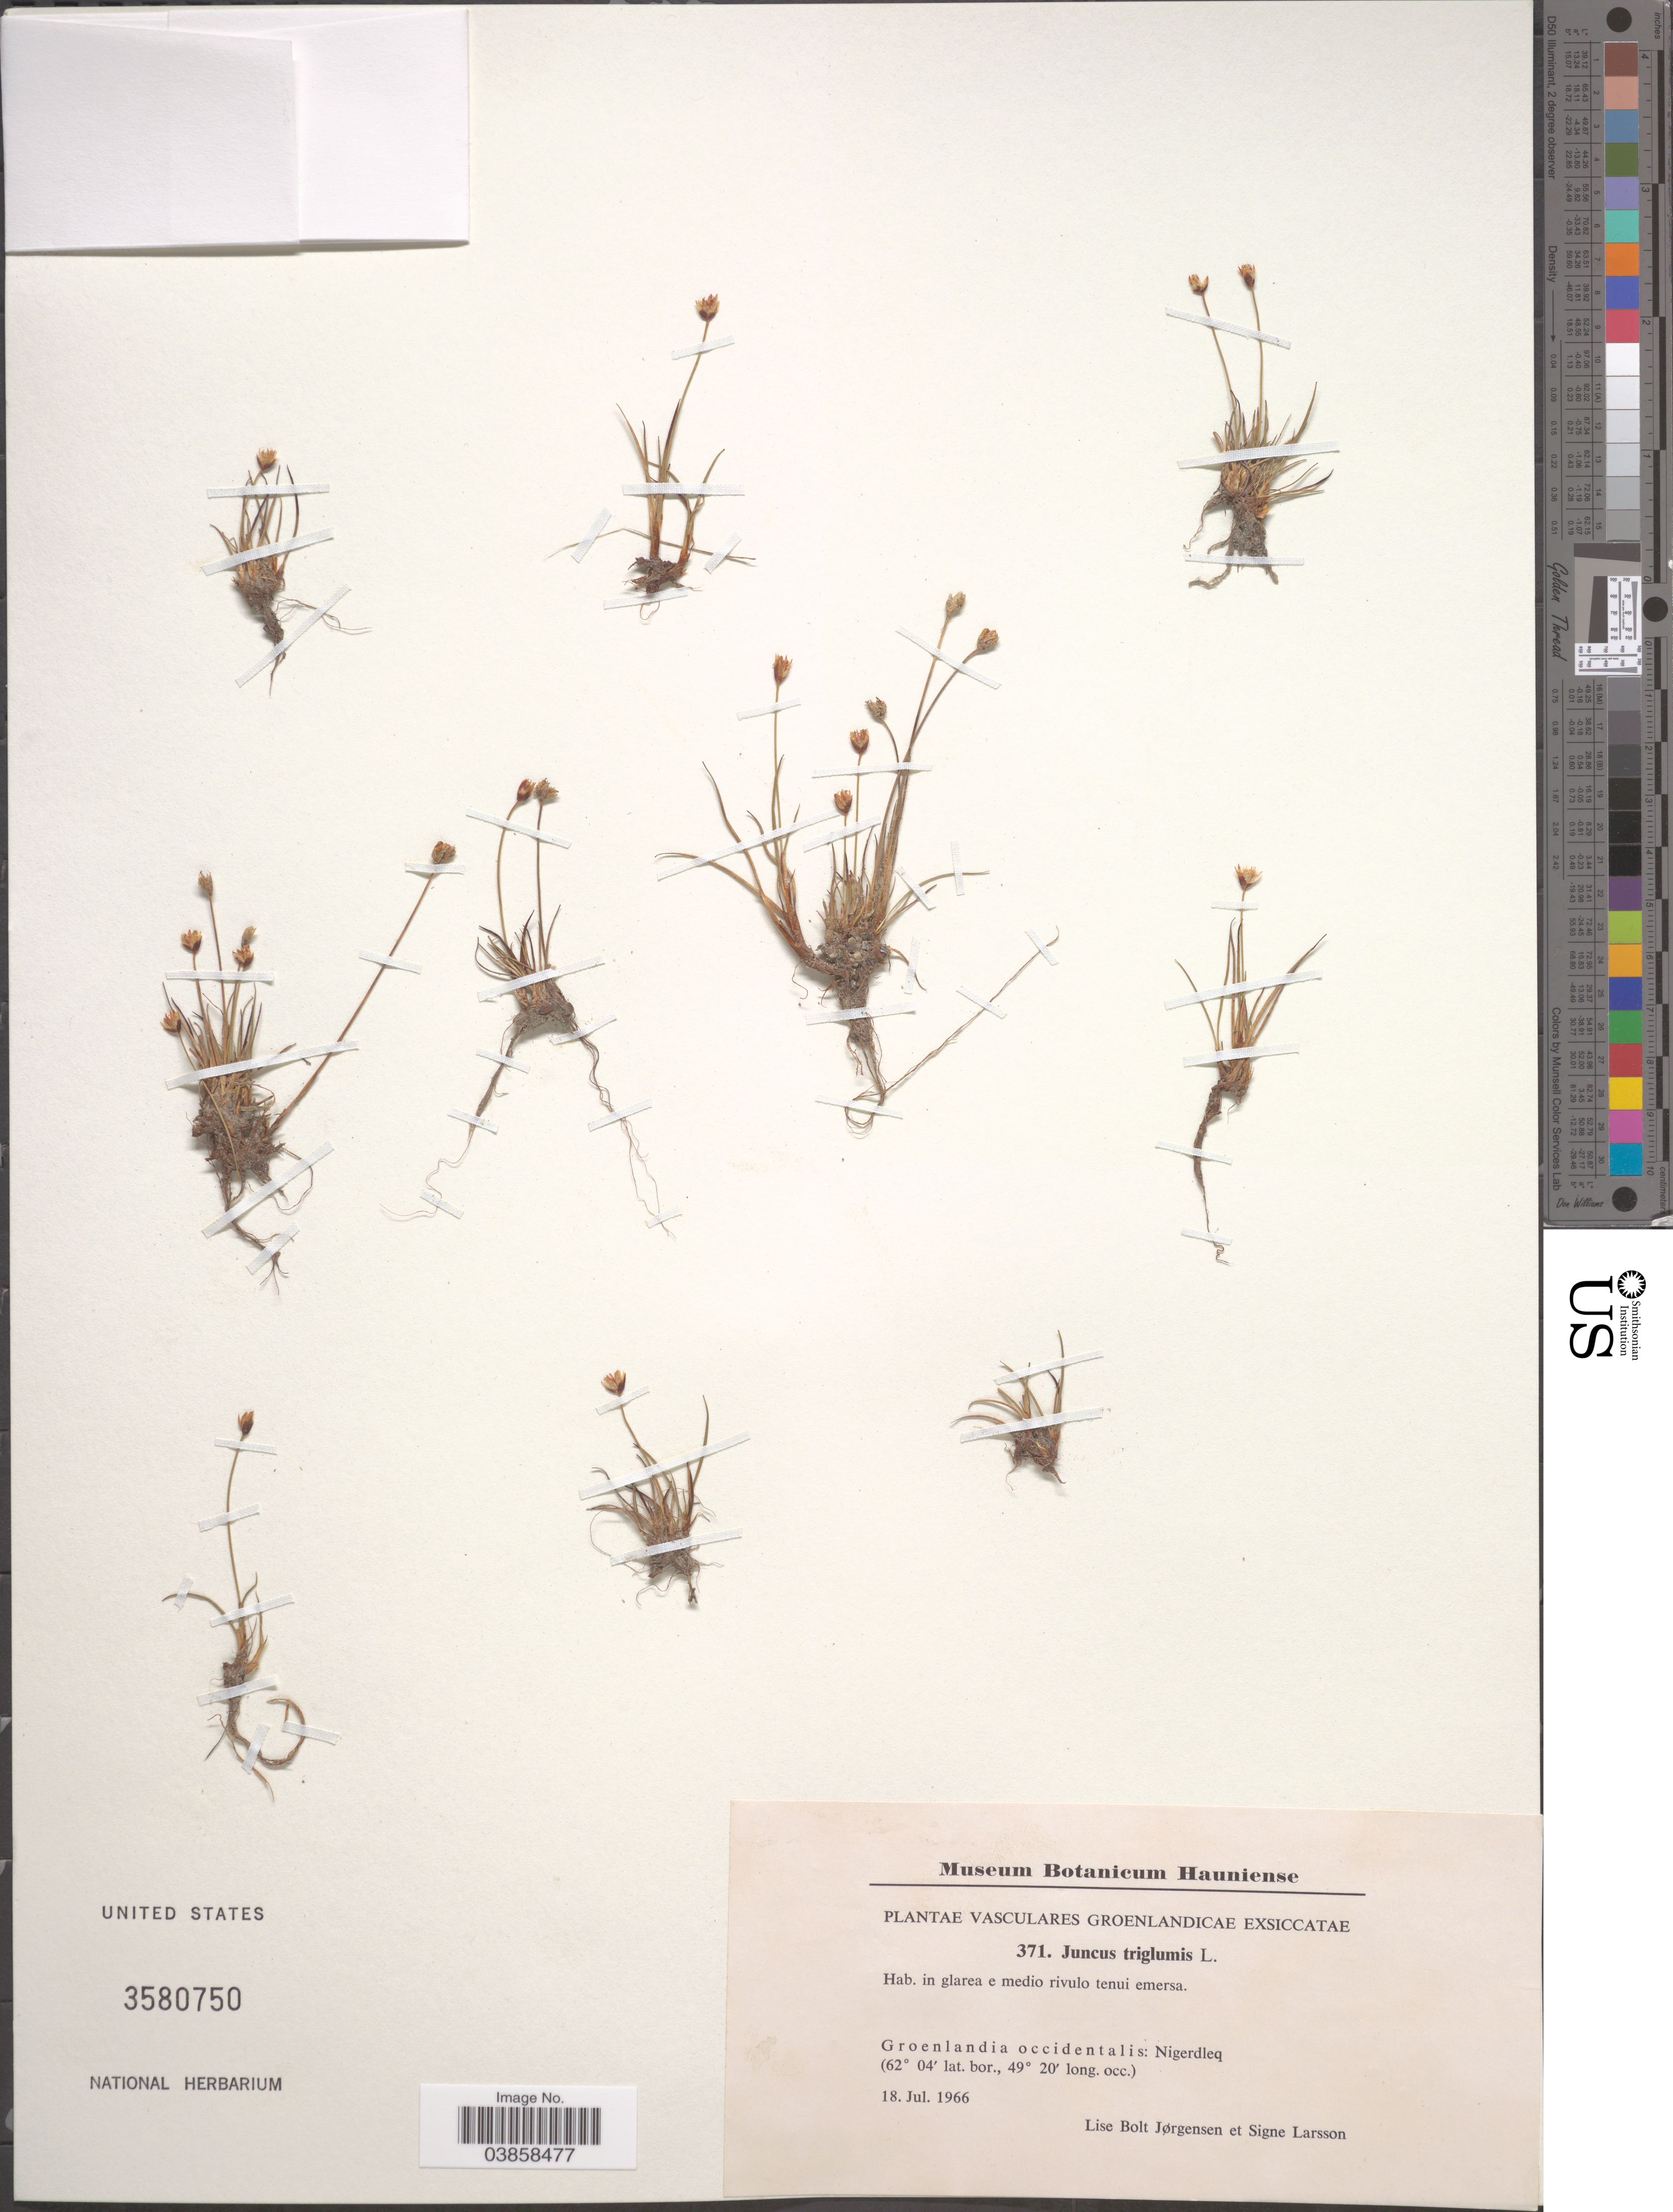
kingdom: Plantae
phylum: Tracheophyta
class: Liliopsida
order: Poales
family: Juncaceae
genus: Juncus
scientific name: Juncus triglumis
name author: L.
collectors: L. B. Jørgensen & S. Larsson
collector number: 371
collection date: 1966-07-18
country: Greenland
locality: Groenlandia occidentalis: Nigerdleq.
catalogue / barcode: US 3580750